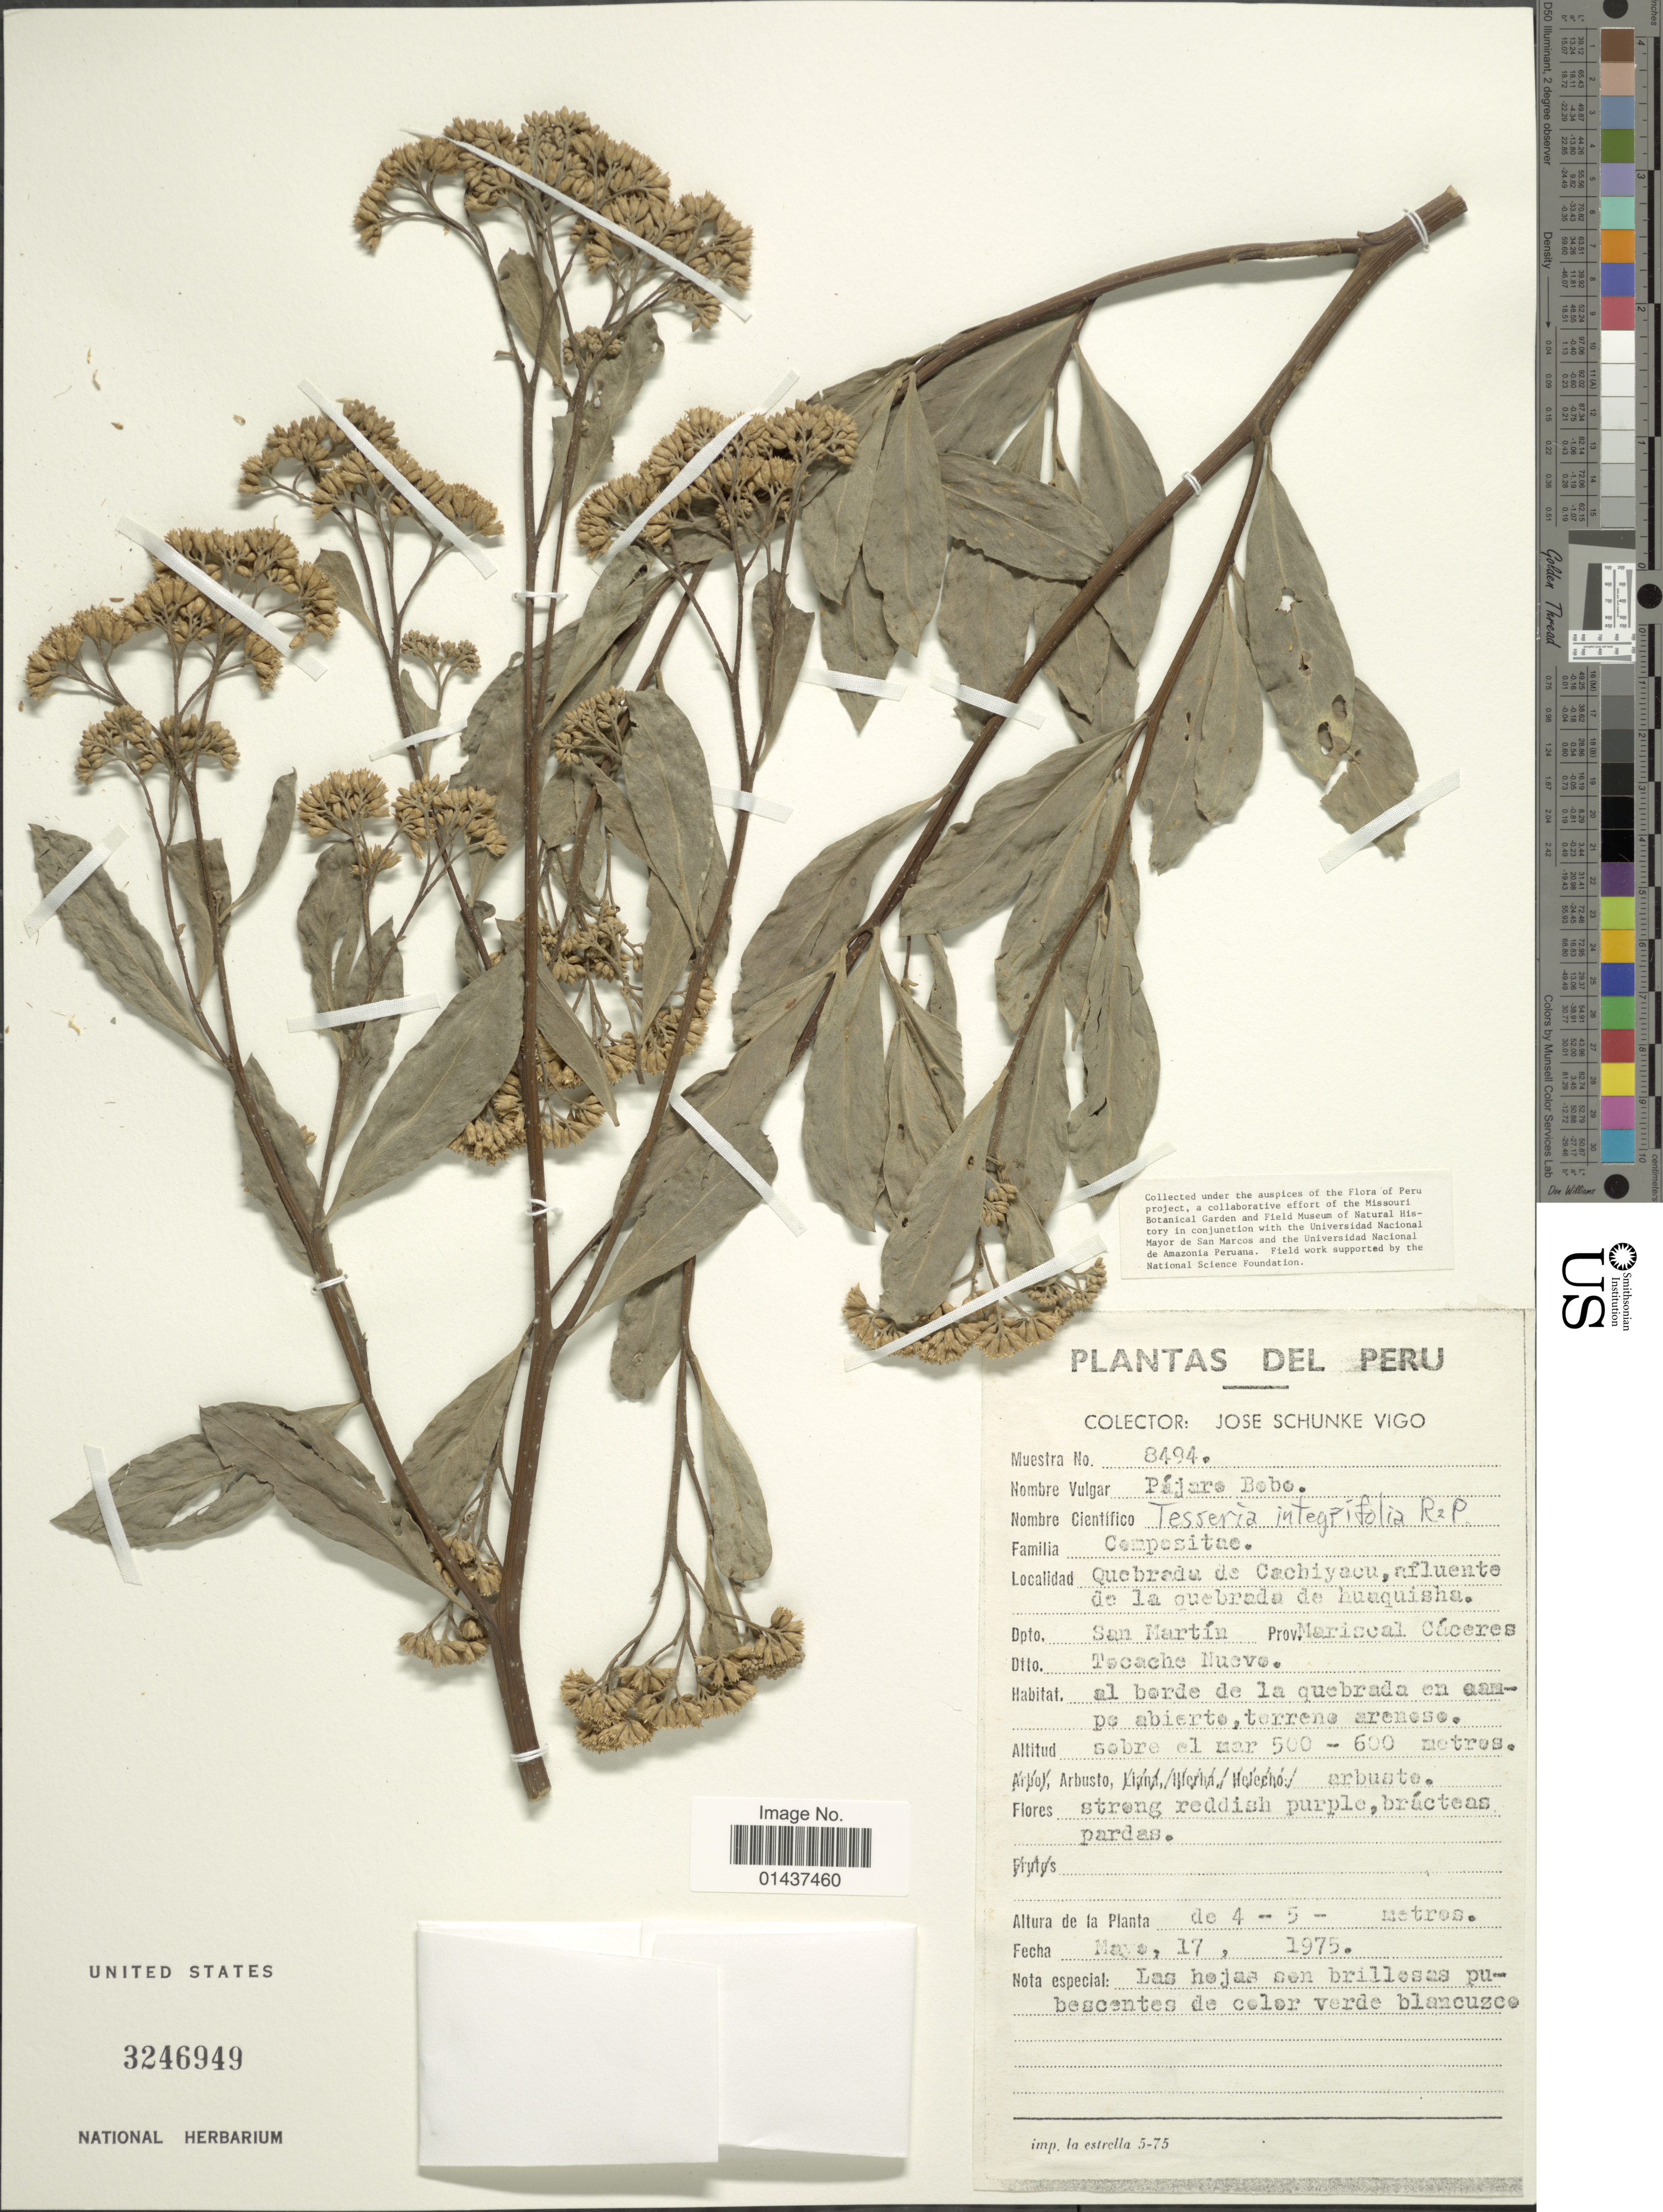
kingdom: Plantae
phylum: Tracheophyta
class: Magnoliopsida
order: Asterales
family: Asteraceae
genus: Tessaria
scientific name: Tessaria integrifolia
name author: Ruiz & Pav.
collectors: J. Schunke Vigo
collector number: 8494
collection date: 1975-05-17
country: Peru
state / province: San Martín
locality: Quebrada de Cachiyacu, afluente de la quebrada de huaquisha, Dept. San Martín, Prov. Mariscal Cáceres, Dtto Tacache Nuevo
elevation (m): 500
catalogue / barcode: US 3246949